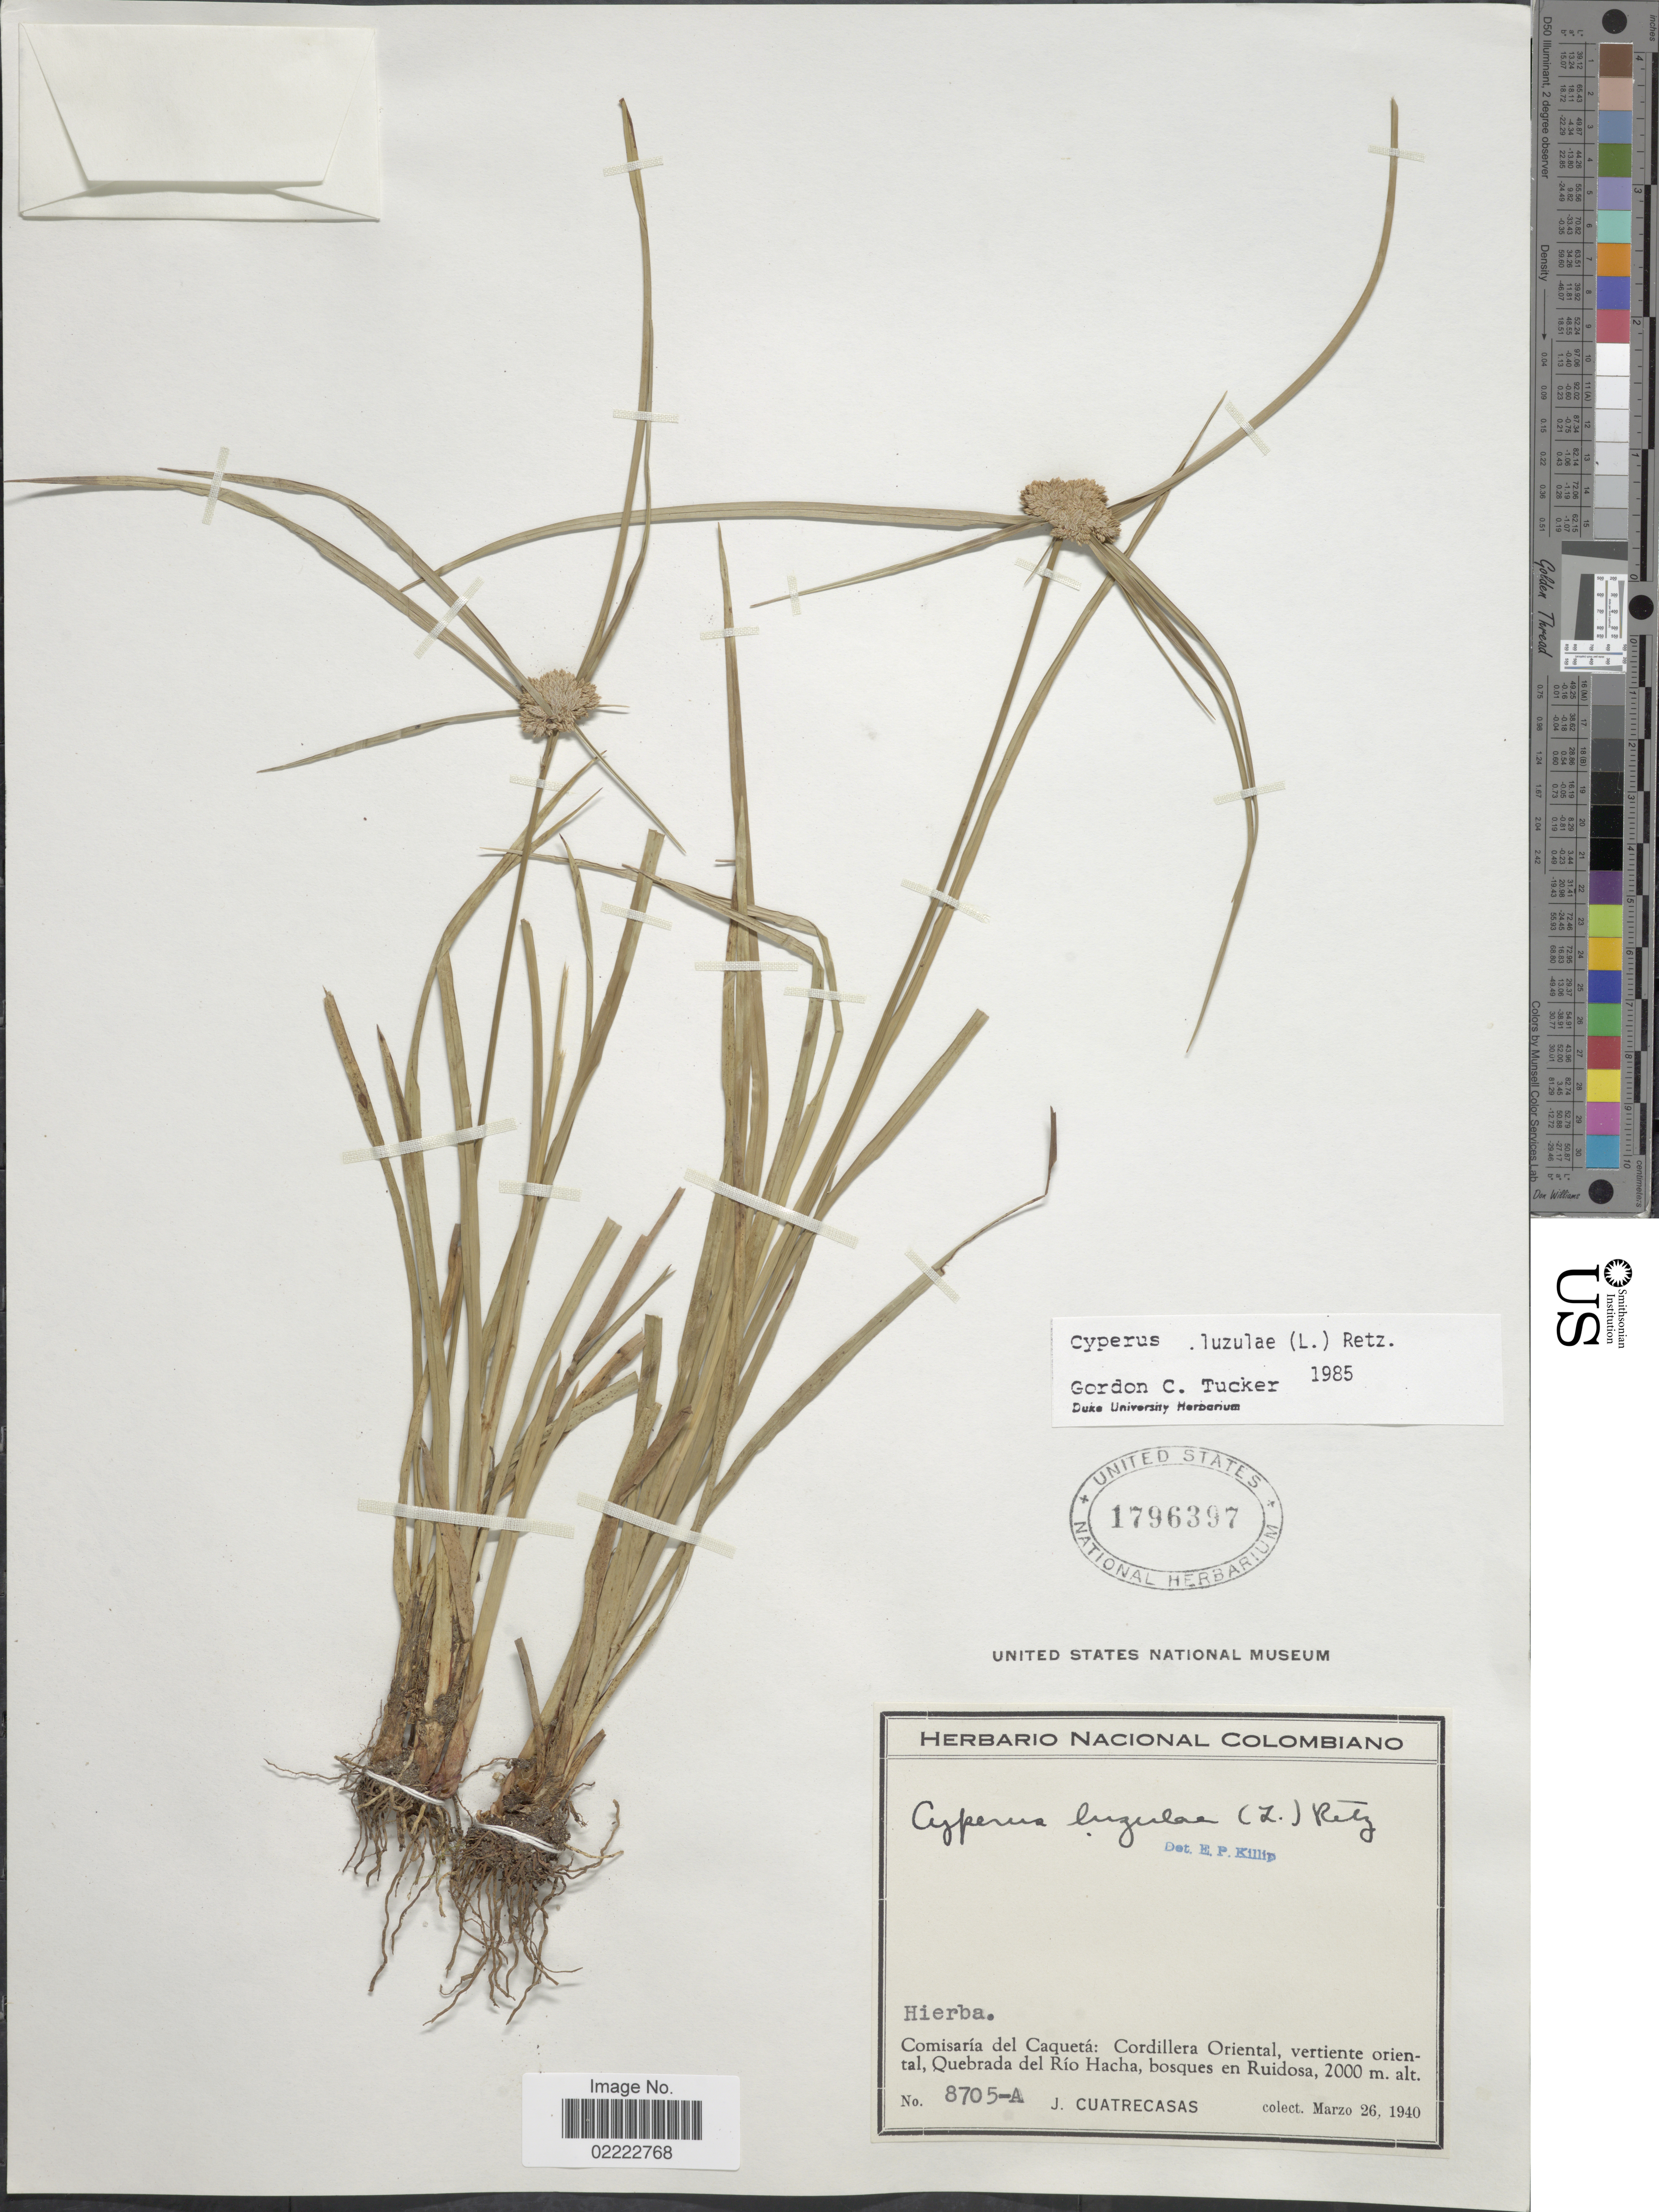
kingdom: Plantae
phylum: Tracheophyta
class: Liliopsida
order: Poales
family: Cyperaceae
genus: Cyperus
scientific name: Cyperus luzulae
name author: (L.) Rottb. ex Retz.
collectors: J. Cuatrecasas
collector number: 8705-A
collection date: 1940-03-26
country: Colombia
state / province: Caquetá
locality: Comisaría del Caquetá: Cordillera Oriental, vertiente oriental, Quebrada del Río Hacha, bosques en Ruidosa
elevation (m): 2000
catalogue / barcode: US 1796397